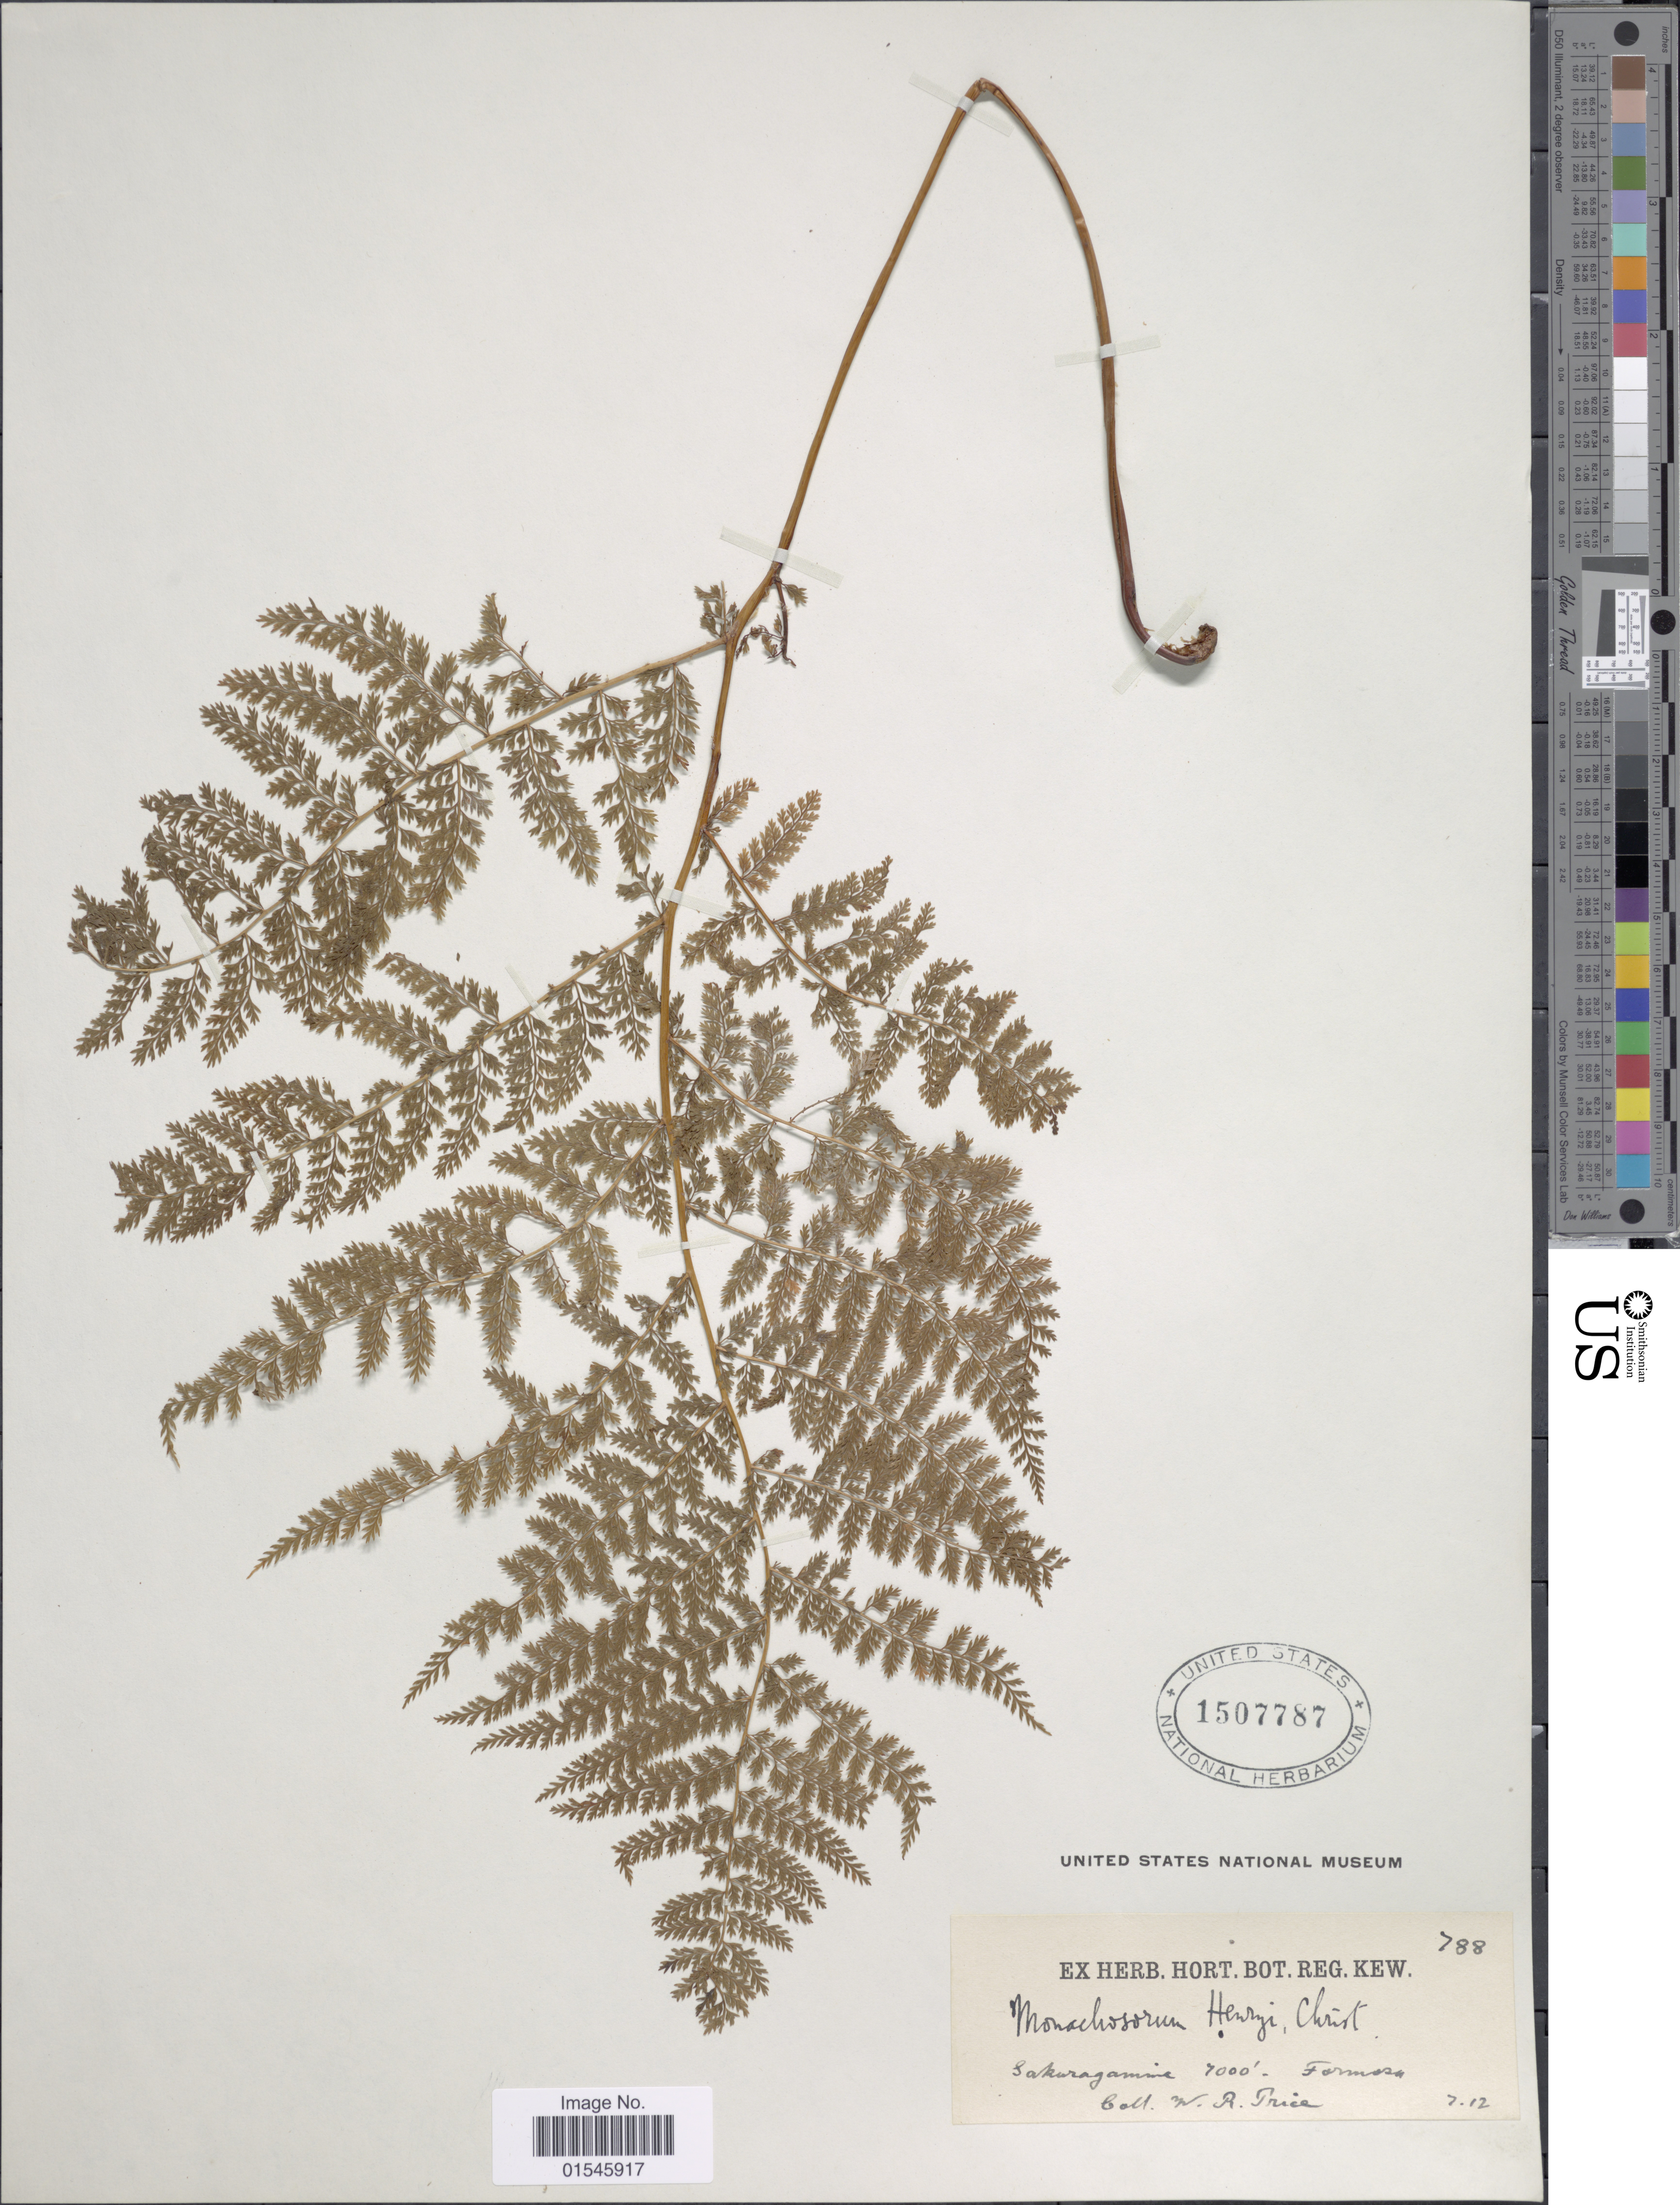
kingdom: Plantae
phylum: Tracheophyta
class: Polypodiopsida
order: Polypodiales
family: Hypodematiaceae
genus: Leucostegia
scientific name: Leucostegia sp.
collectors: W. Price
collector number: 788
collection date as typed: Transcribed d/m/y: /7/12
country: Taiwan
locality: Sakuragamine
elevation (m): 2134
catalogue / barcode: US 1507787